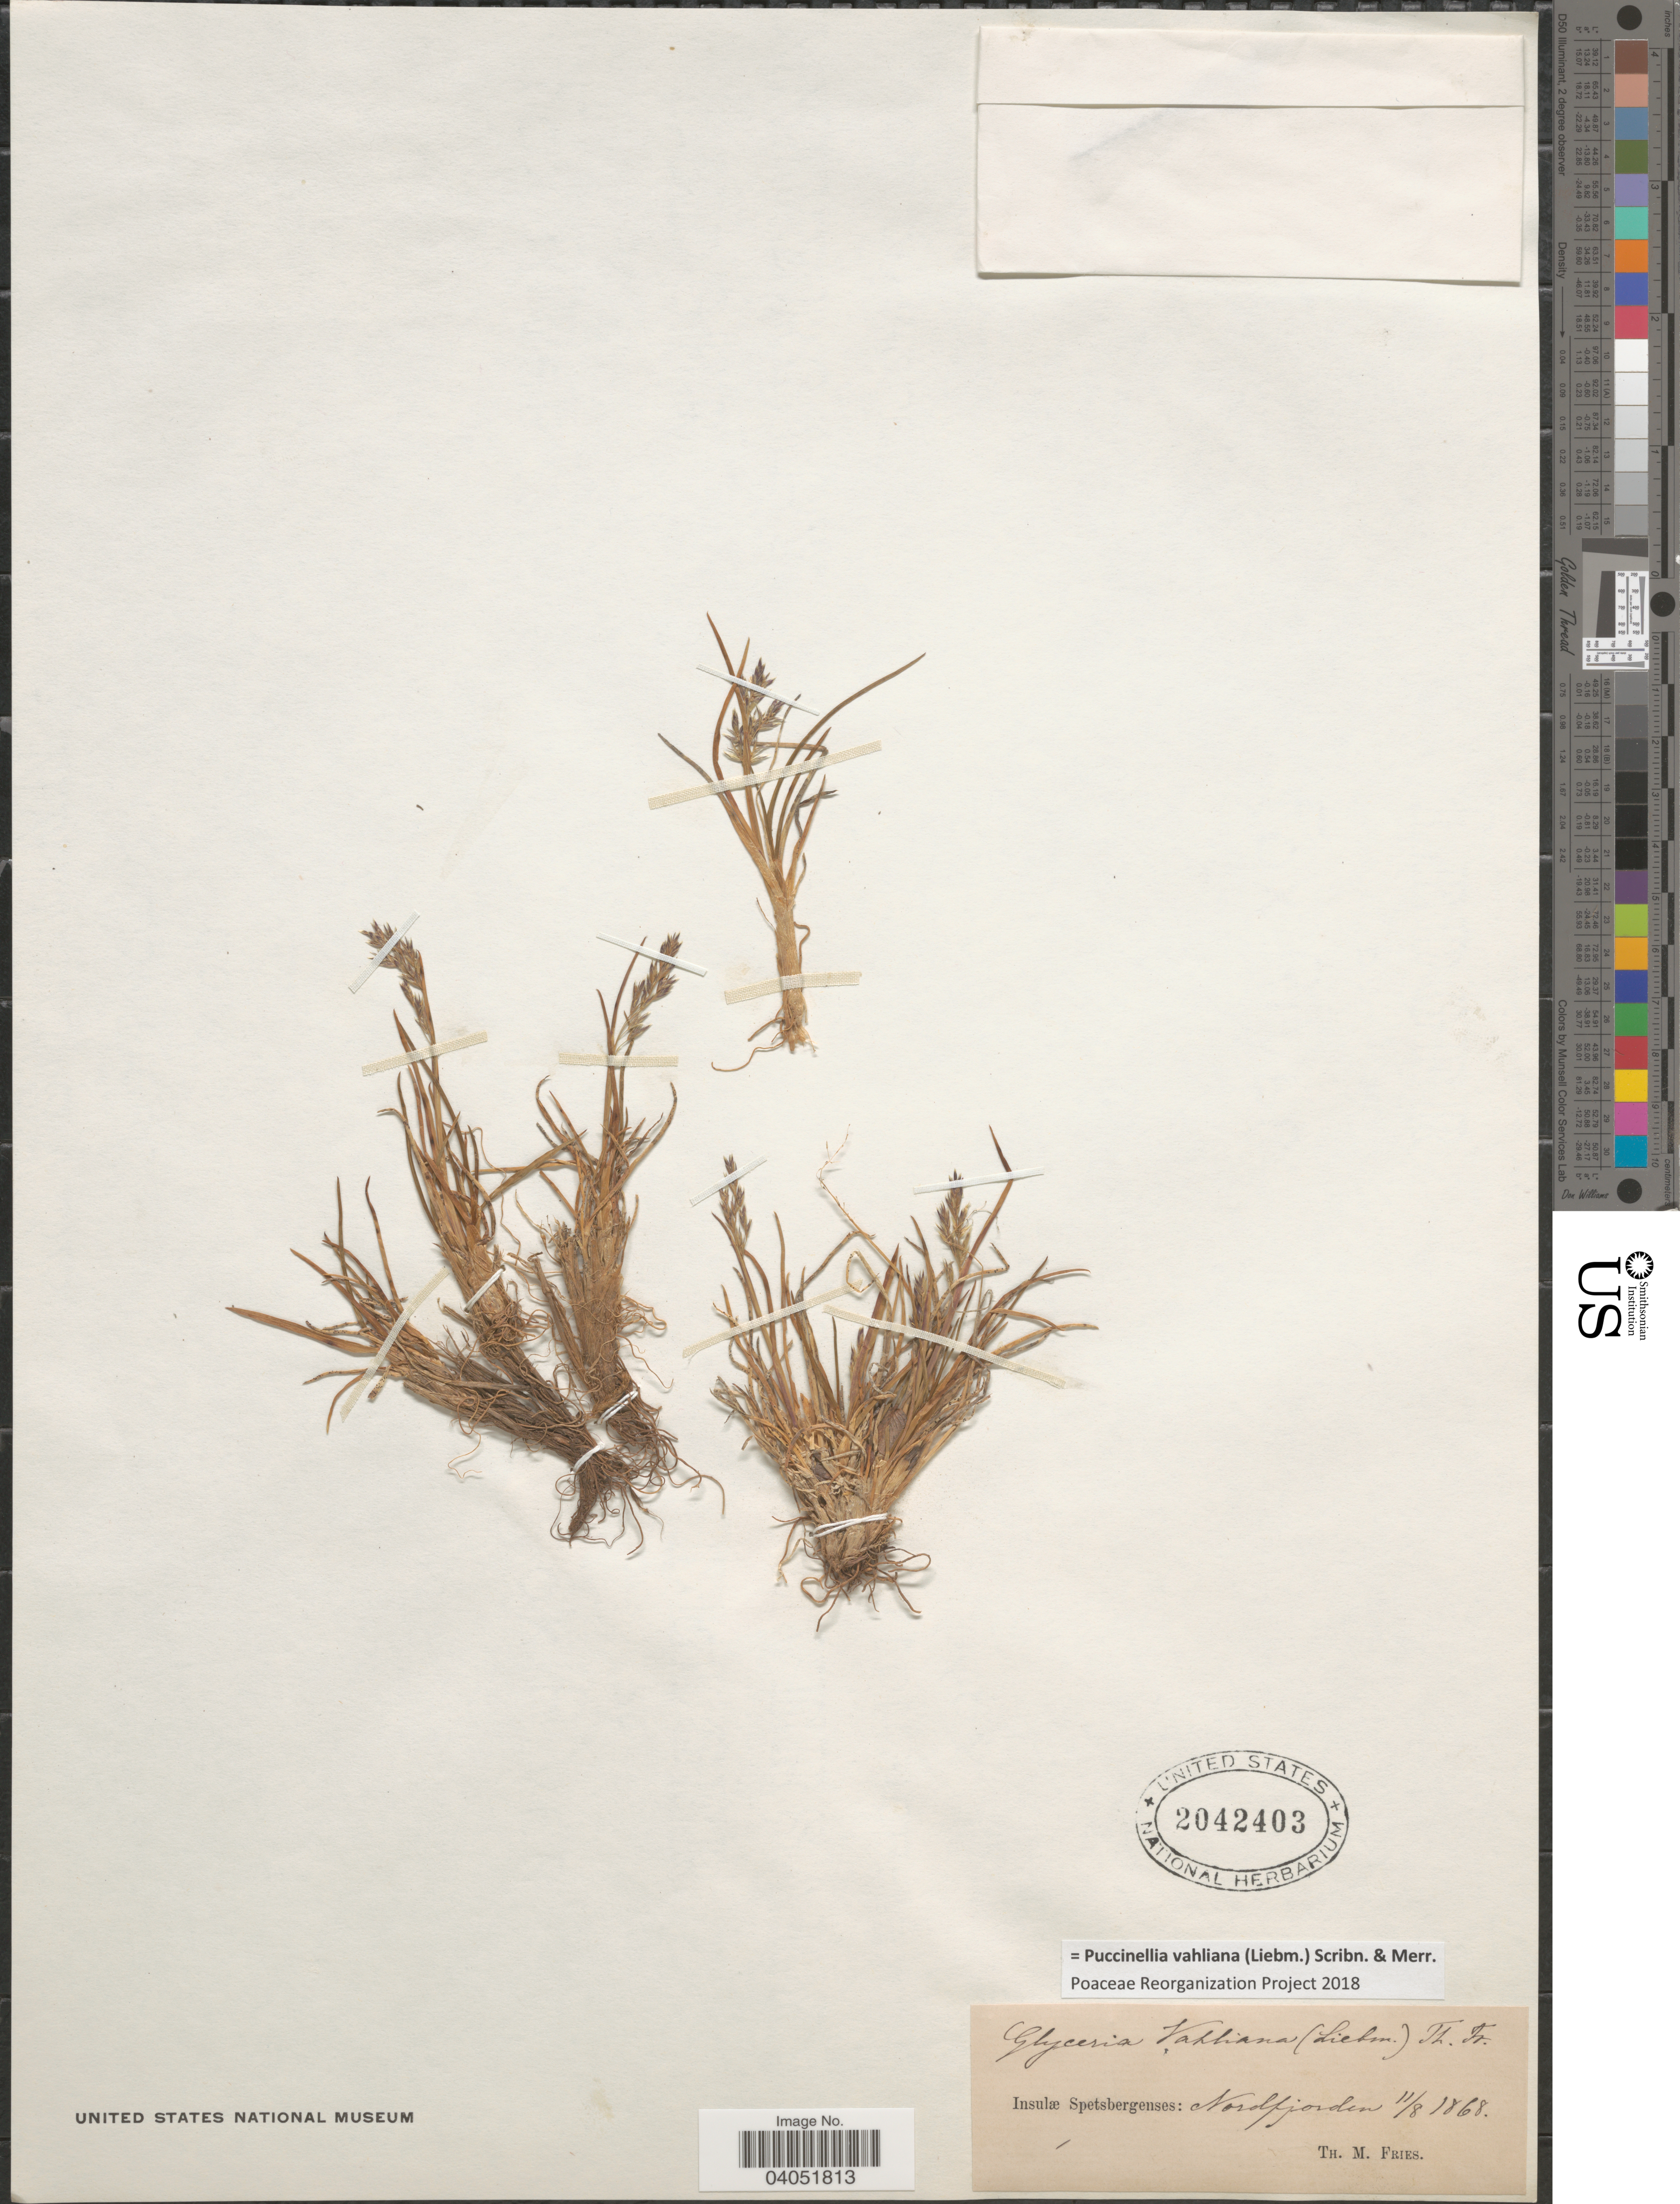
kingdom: Plantae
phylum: Tracheophyta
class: Liliopsida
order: Poales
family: Poaceae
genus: Puccinellia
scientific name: Puccinellia vahliana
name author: (Lange) Fernald & Weath.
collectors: T. Fries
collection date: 1868-08-11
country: Norway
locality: Insulæ Spetsbergenses: Nordfjorden.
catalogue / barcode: US 2042403